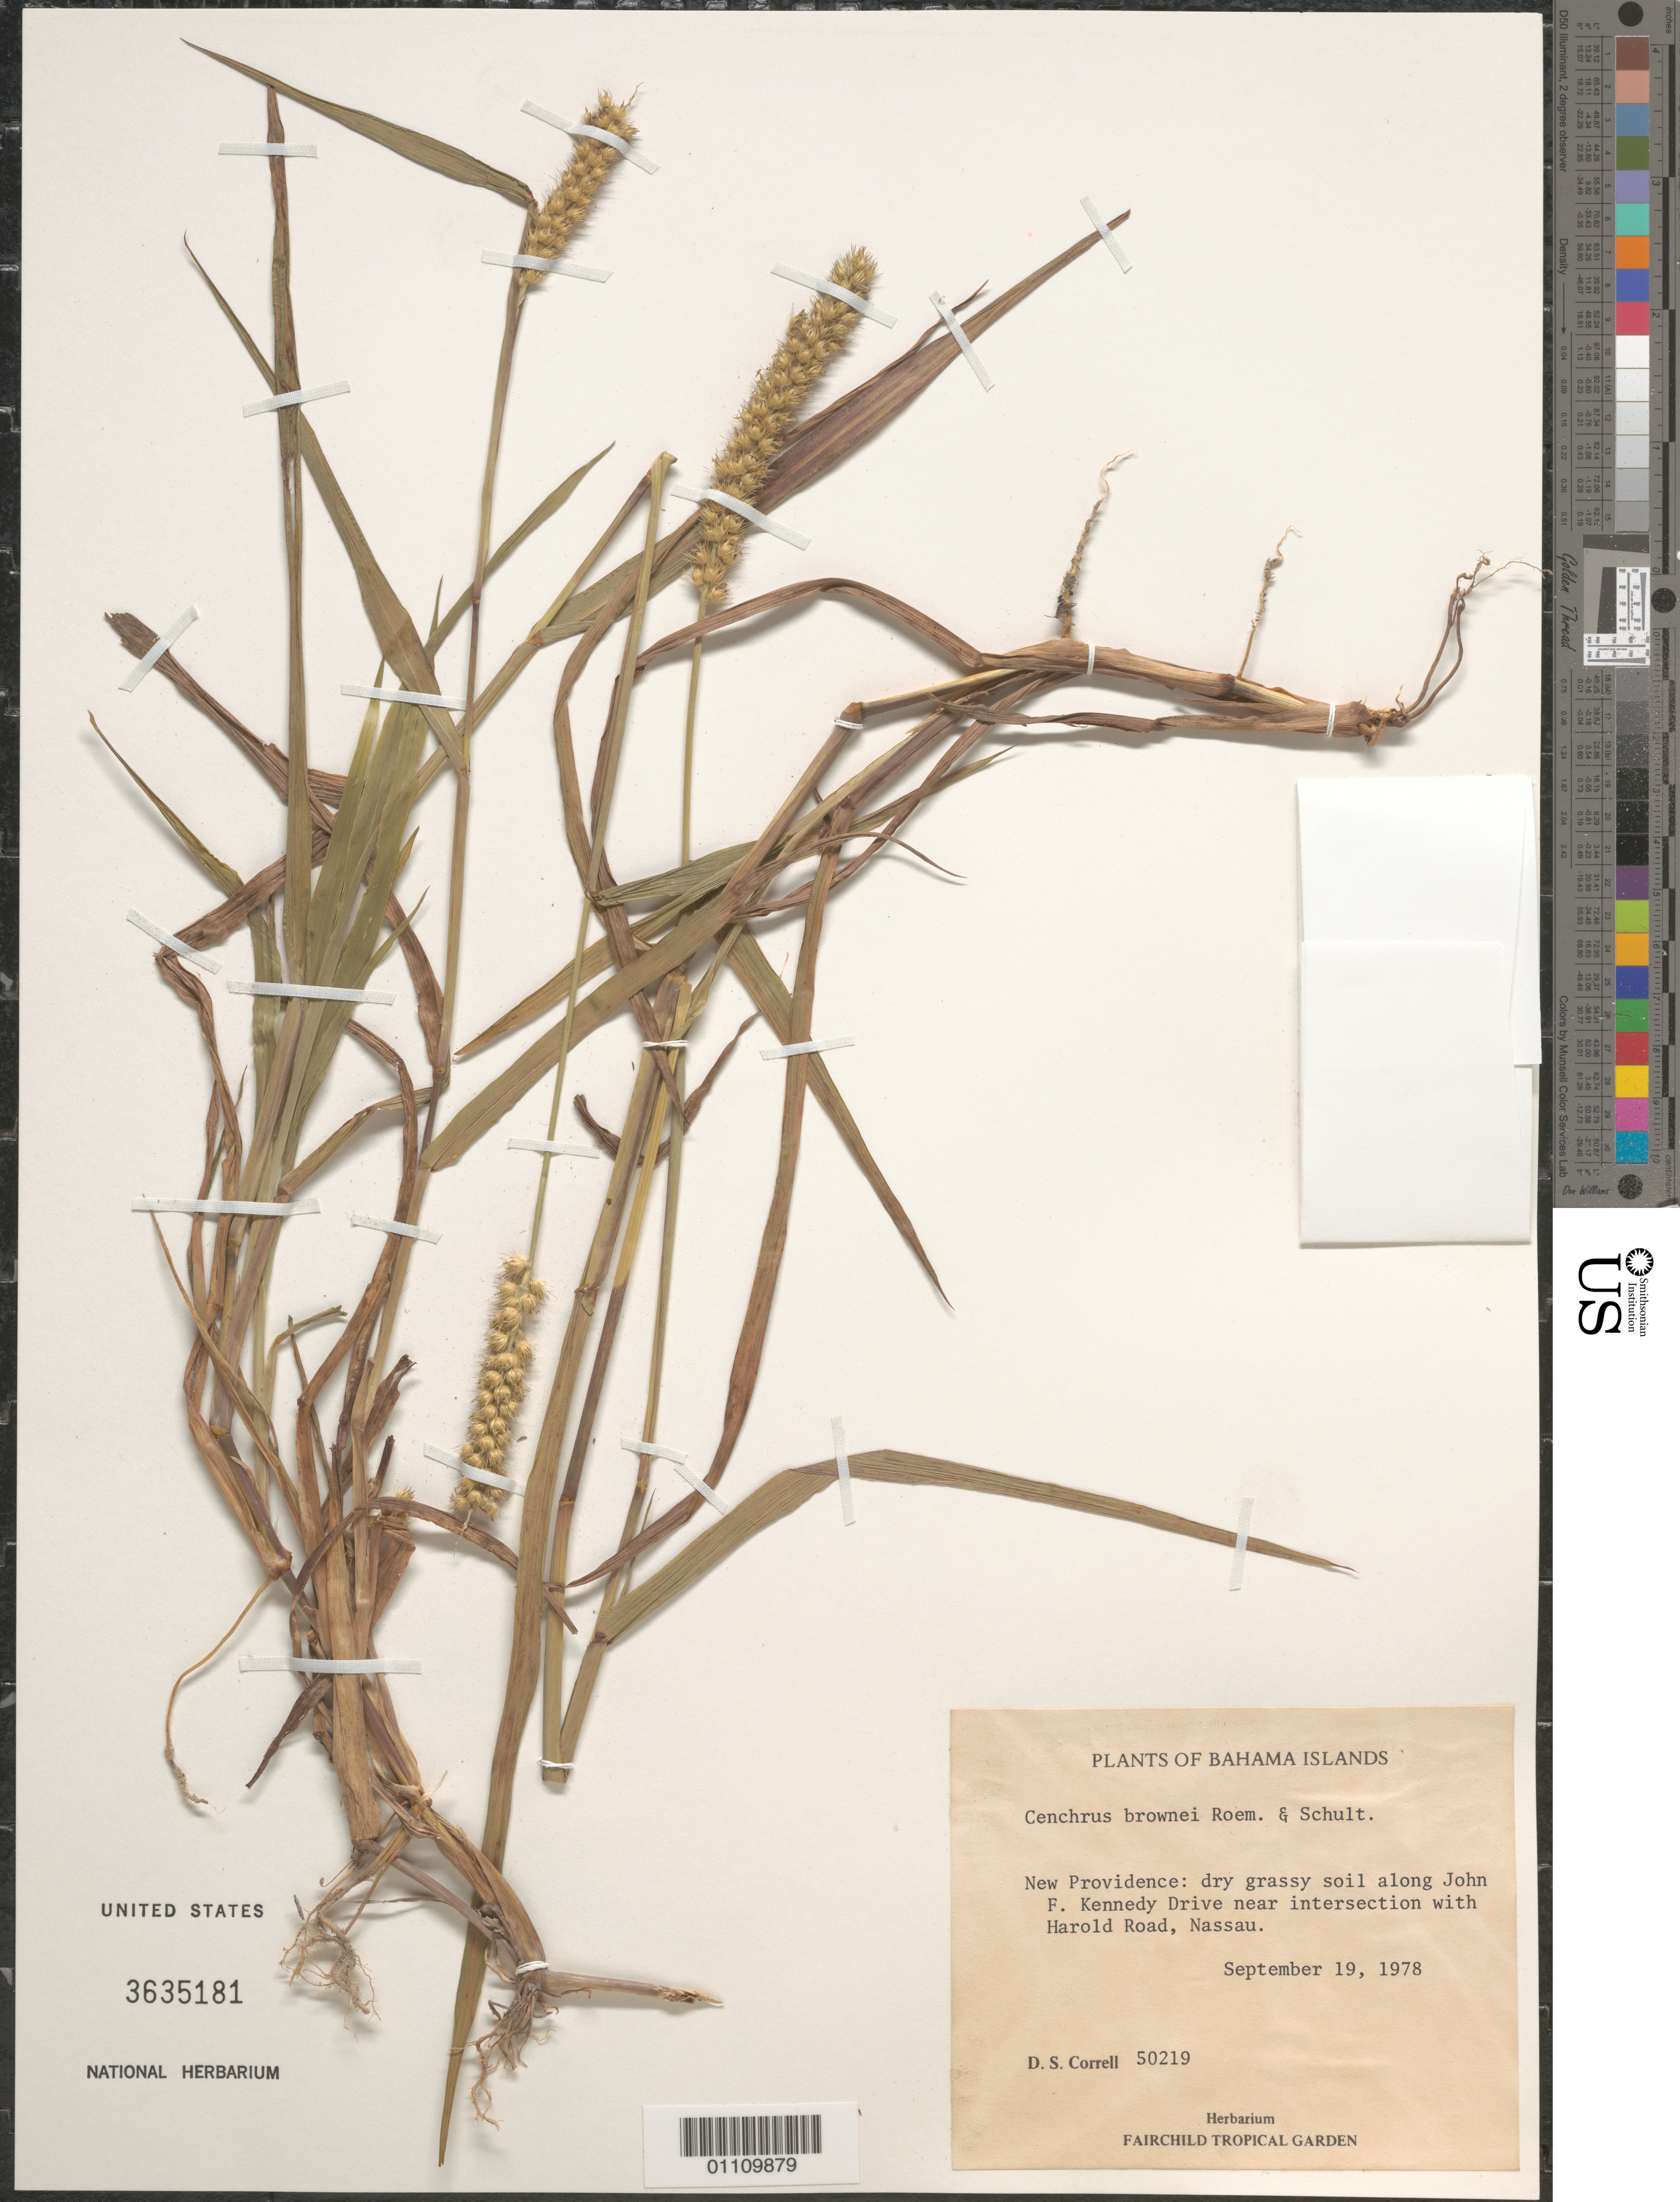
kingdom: Plantae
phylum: Tracheophyta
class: Liliopsida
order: Poales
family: Poaceae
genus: Cenchrus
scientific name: Cenchrus brownii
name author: Roem. & Schult.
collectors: D. S. Correll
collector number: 50219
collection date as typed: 19 Sep 1978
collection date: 1978-09-19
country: Bahamas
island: New Providence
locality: Nassau, along John F. Kennedy Drive near intersection with Harold Road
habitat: Dry grassy soil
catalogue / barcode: US 3635181